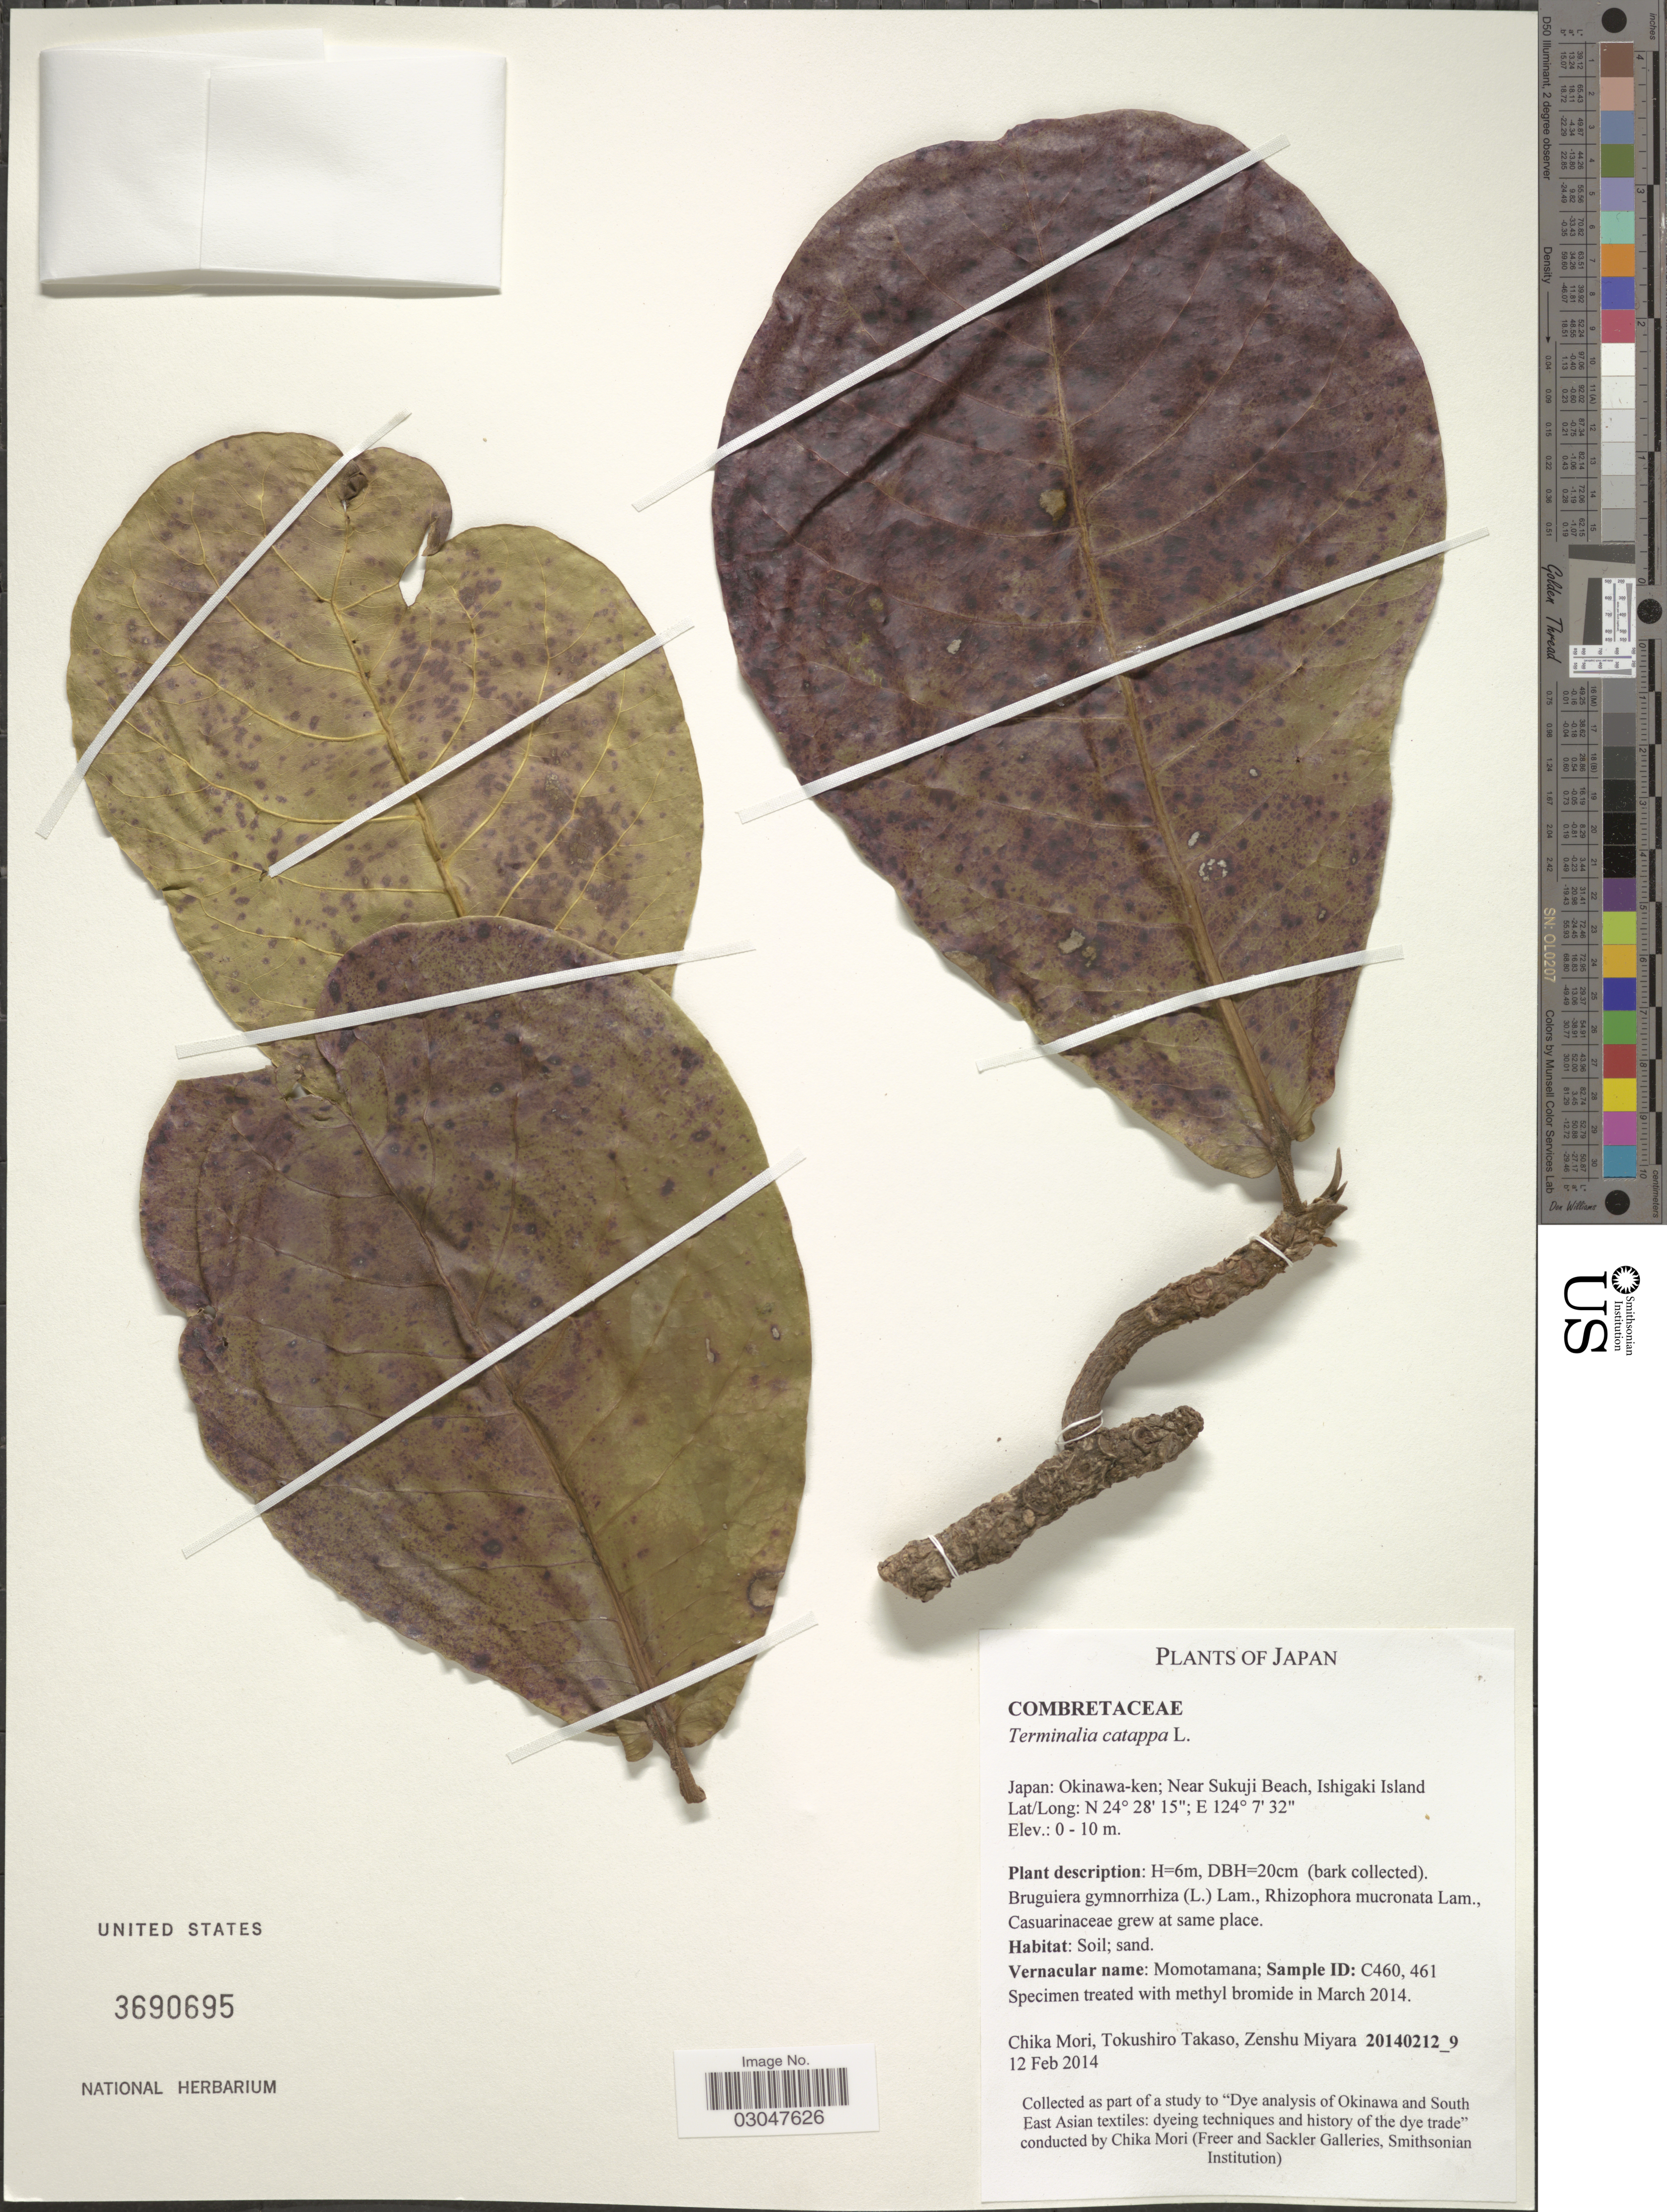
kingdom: Plantae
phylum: Tracheophyta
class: Magnoliopsida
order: Myrtales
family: Combretaceae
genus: Terminalia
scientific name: Terminalia catappa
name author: L.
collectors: C. Mori, T. Takaso & Z. Miyara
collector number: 20140212_9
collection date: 2014-02-12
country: Japan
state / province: Okinawa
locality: Okinawa-ken; Near Sukuji Beach, Ishigaki Island.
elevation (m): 0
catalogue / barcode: US 3690695